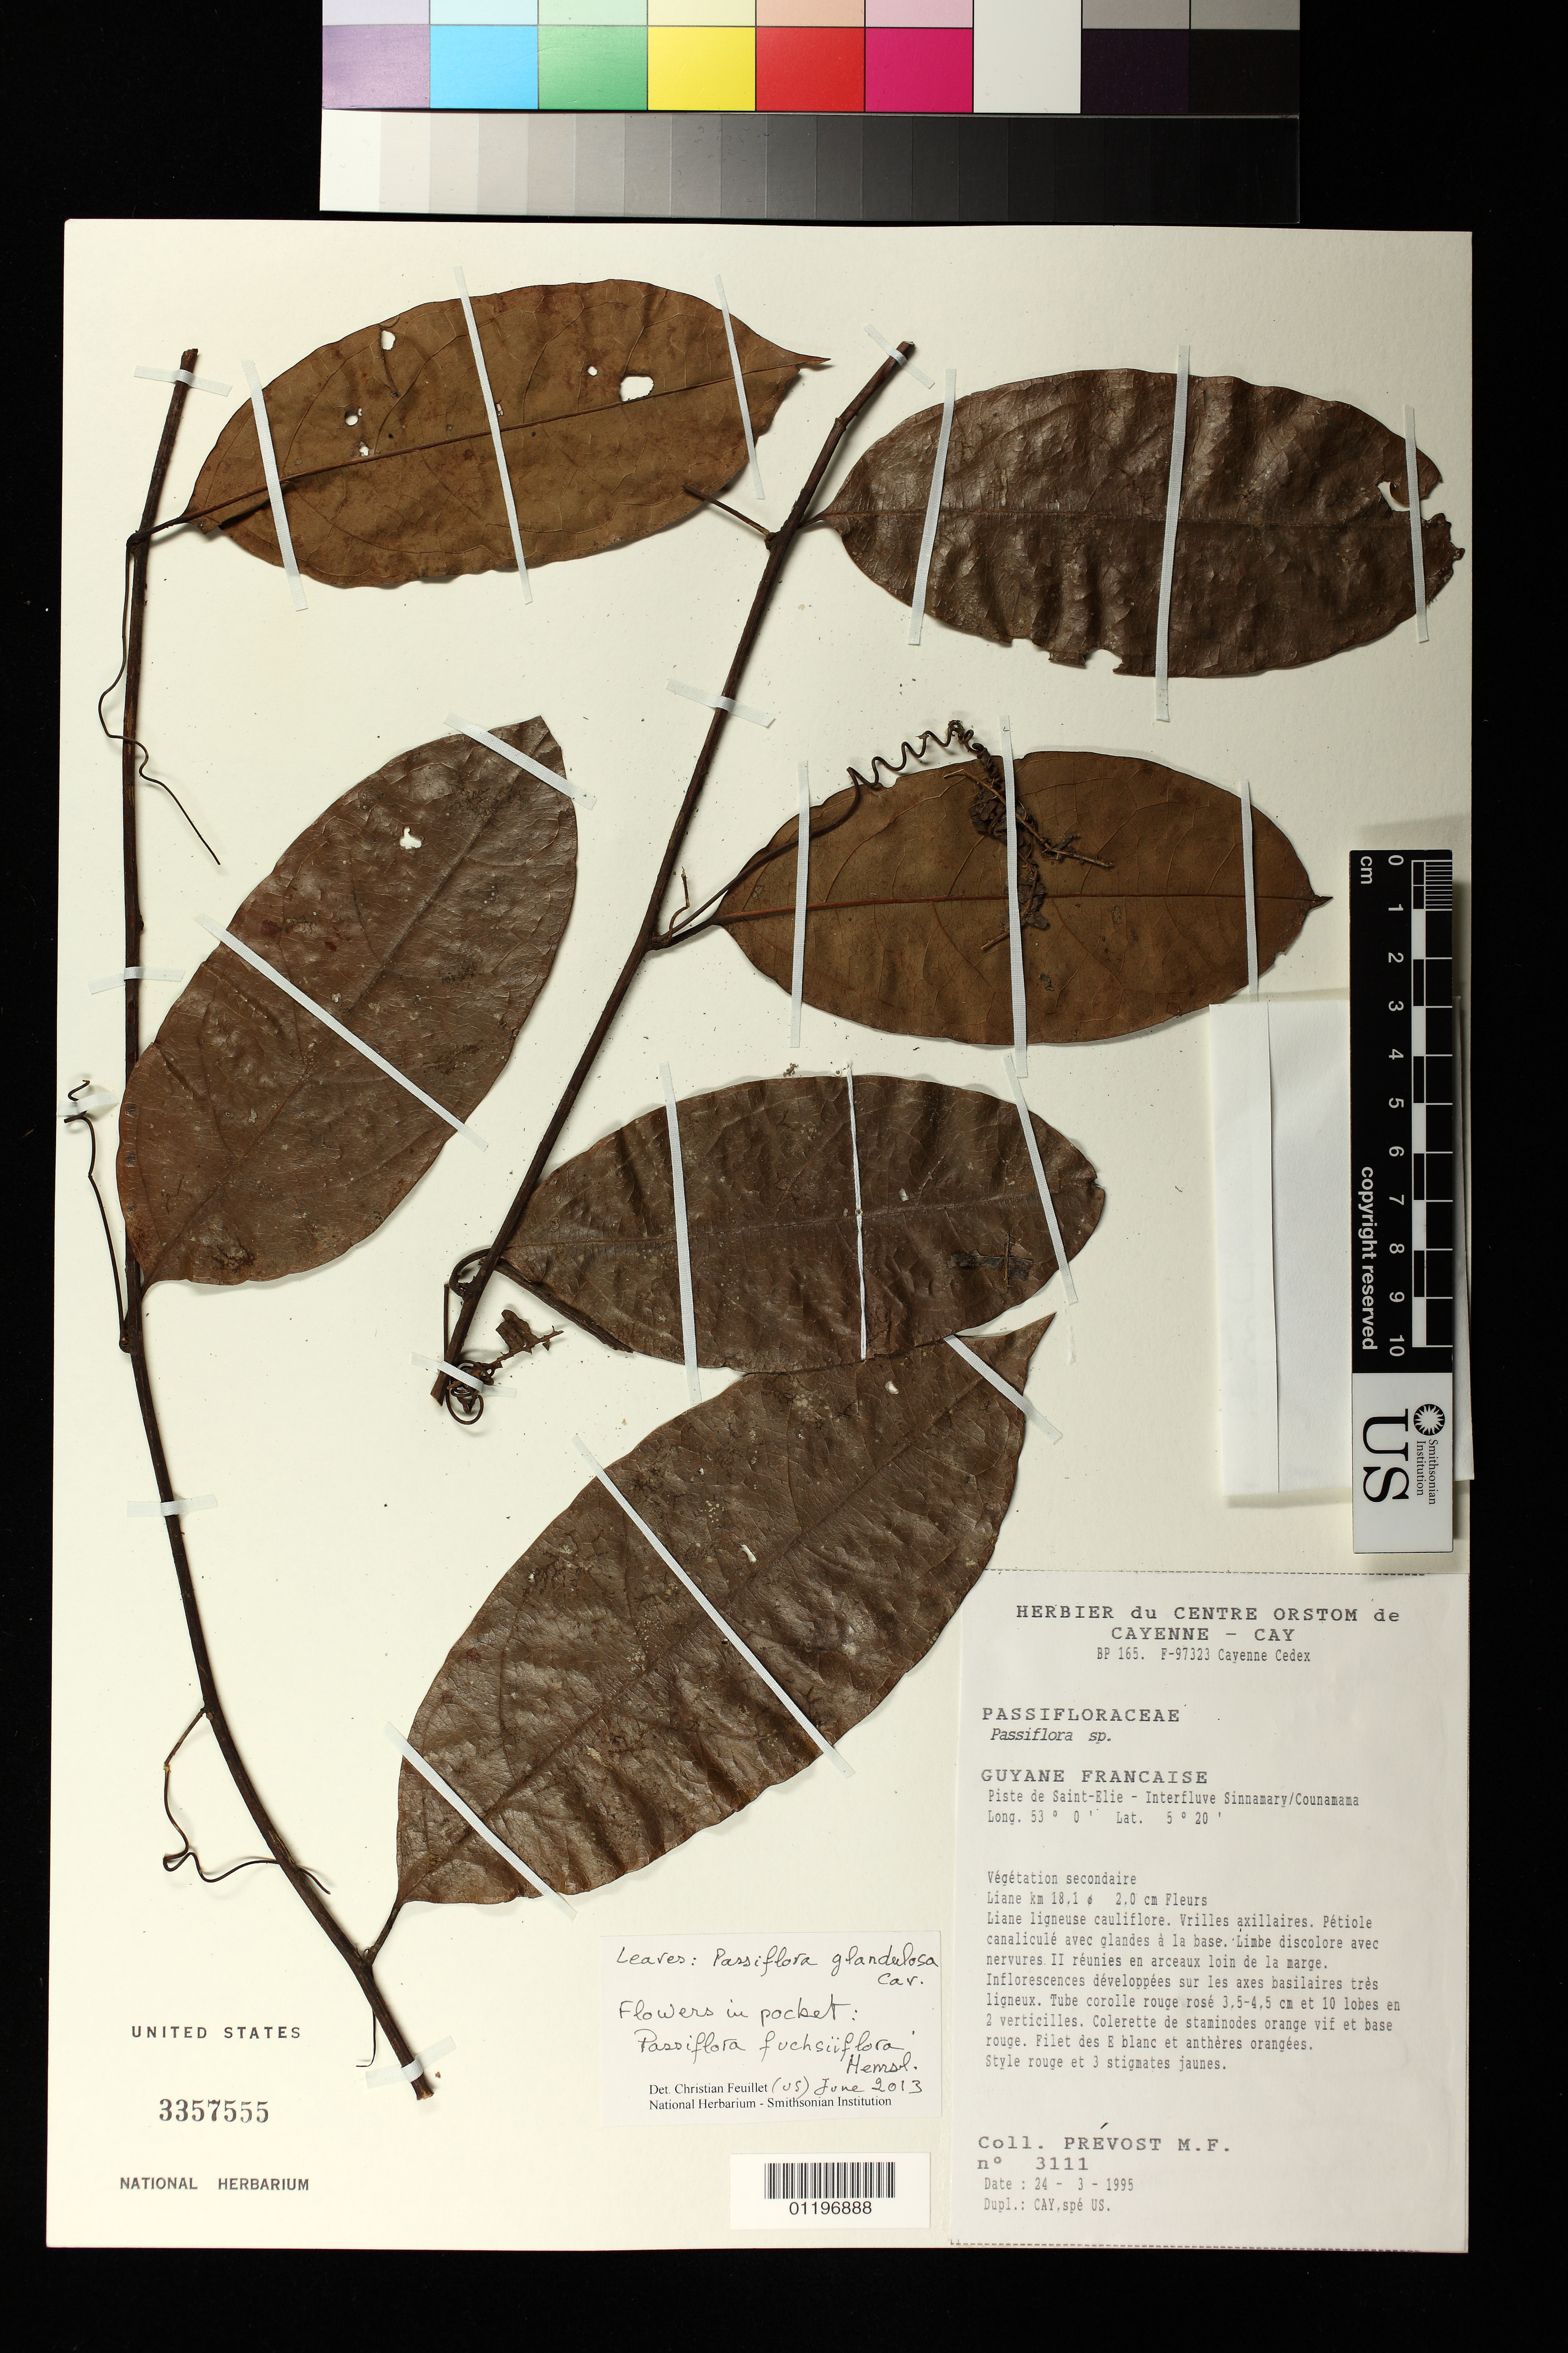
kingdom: Plantae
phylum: Tracheophyta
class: Magnoliopsida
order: Malpighiales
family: Passifloraceae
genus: Passiflora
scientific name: Passiflora fuchsiiflora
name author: Hemsl.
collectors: M.-F. Prévost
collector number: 3111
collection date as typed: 24 Mar 1995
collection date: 1995-03-24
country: French Guiana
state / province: Cayenne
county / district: Saint-Élie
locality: Piste de Saint-Elie. Interfluve Sinnamary/Counamama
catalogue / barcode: US 3357555